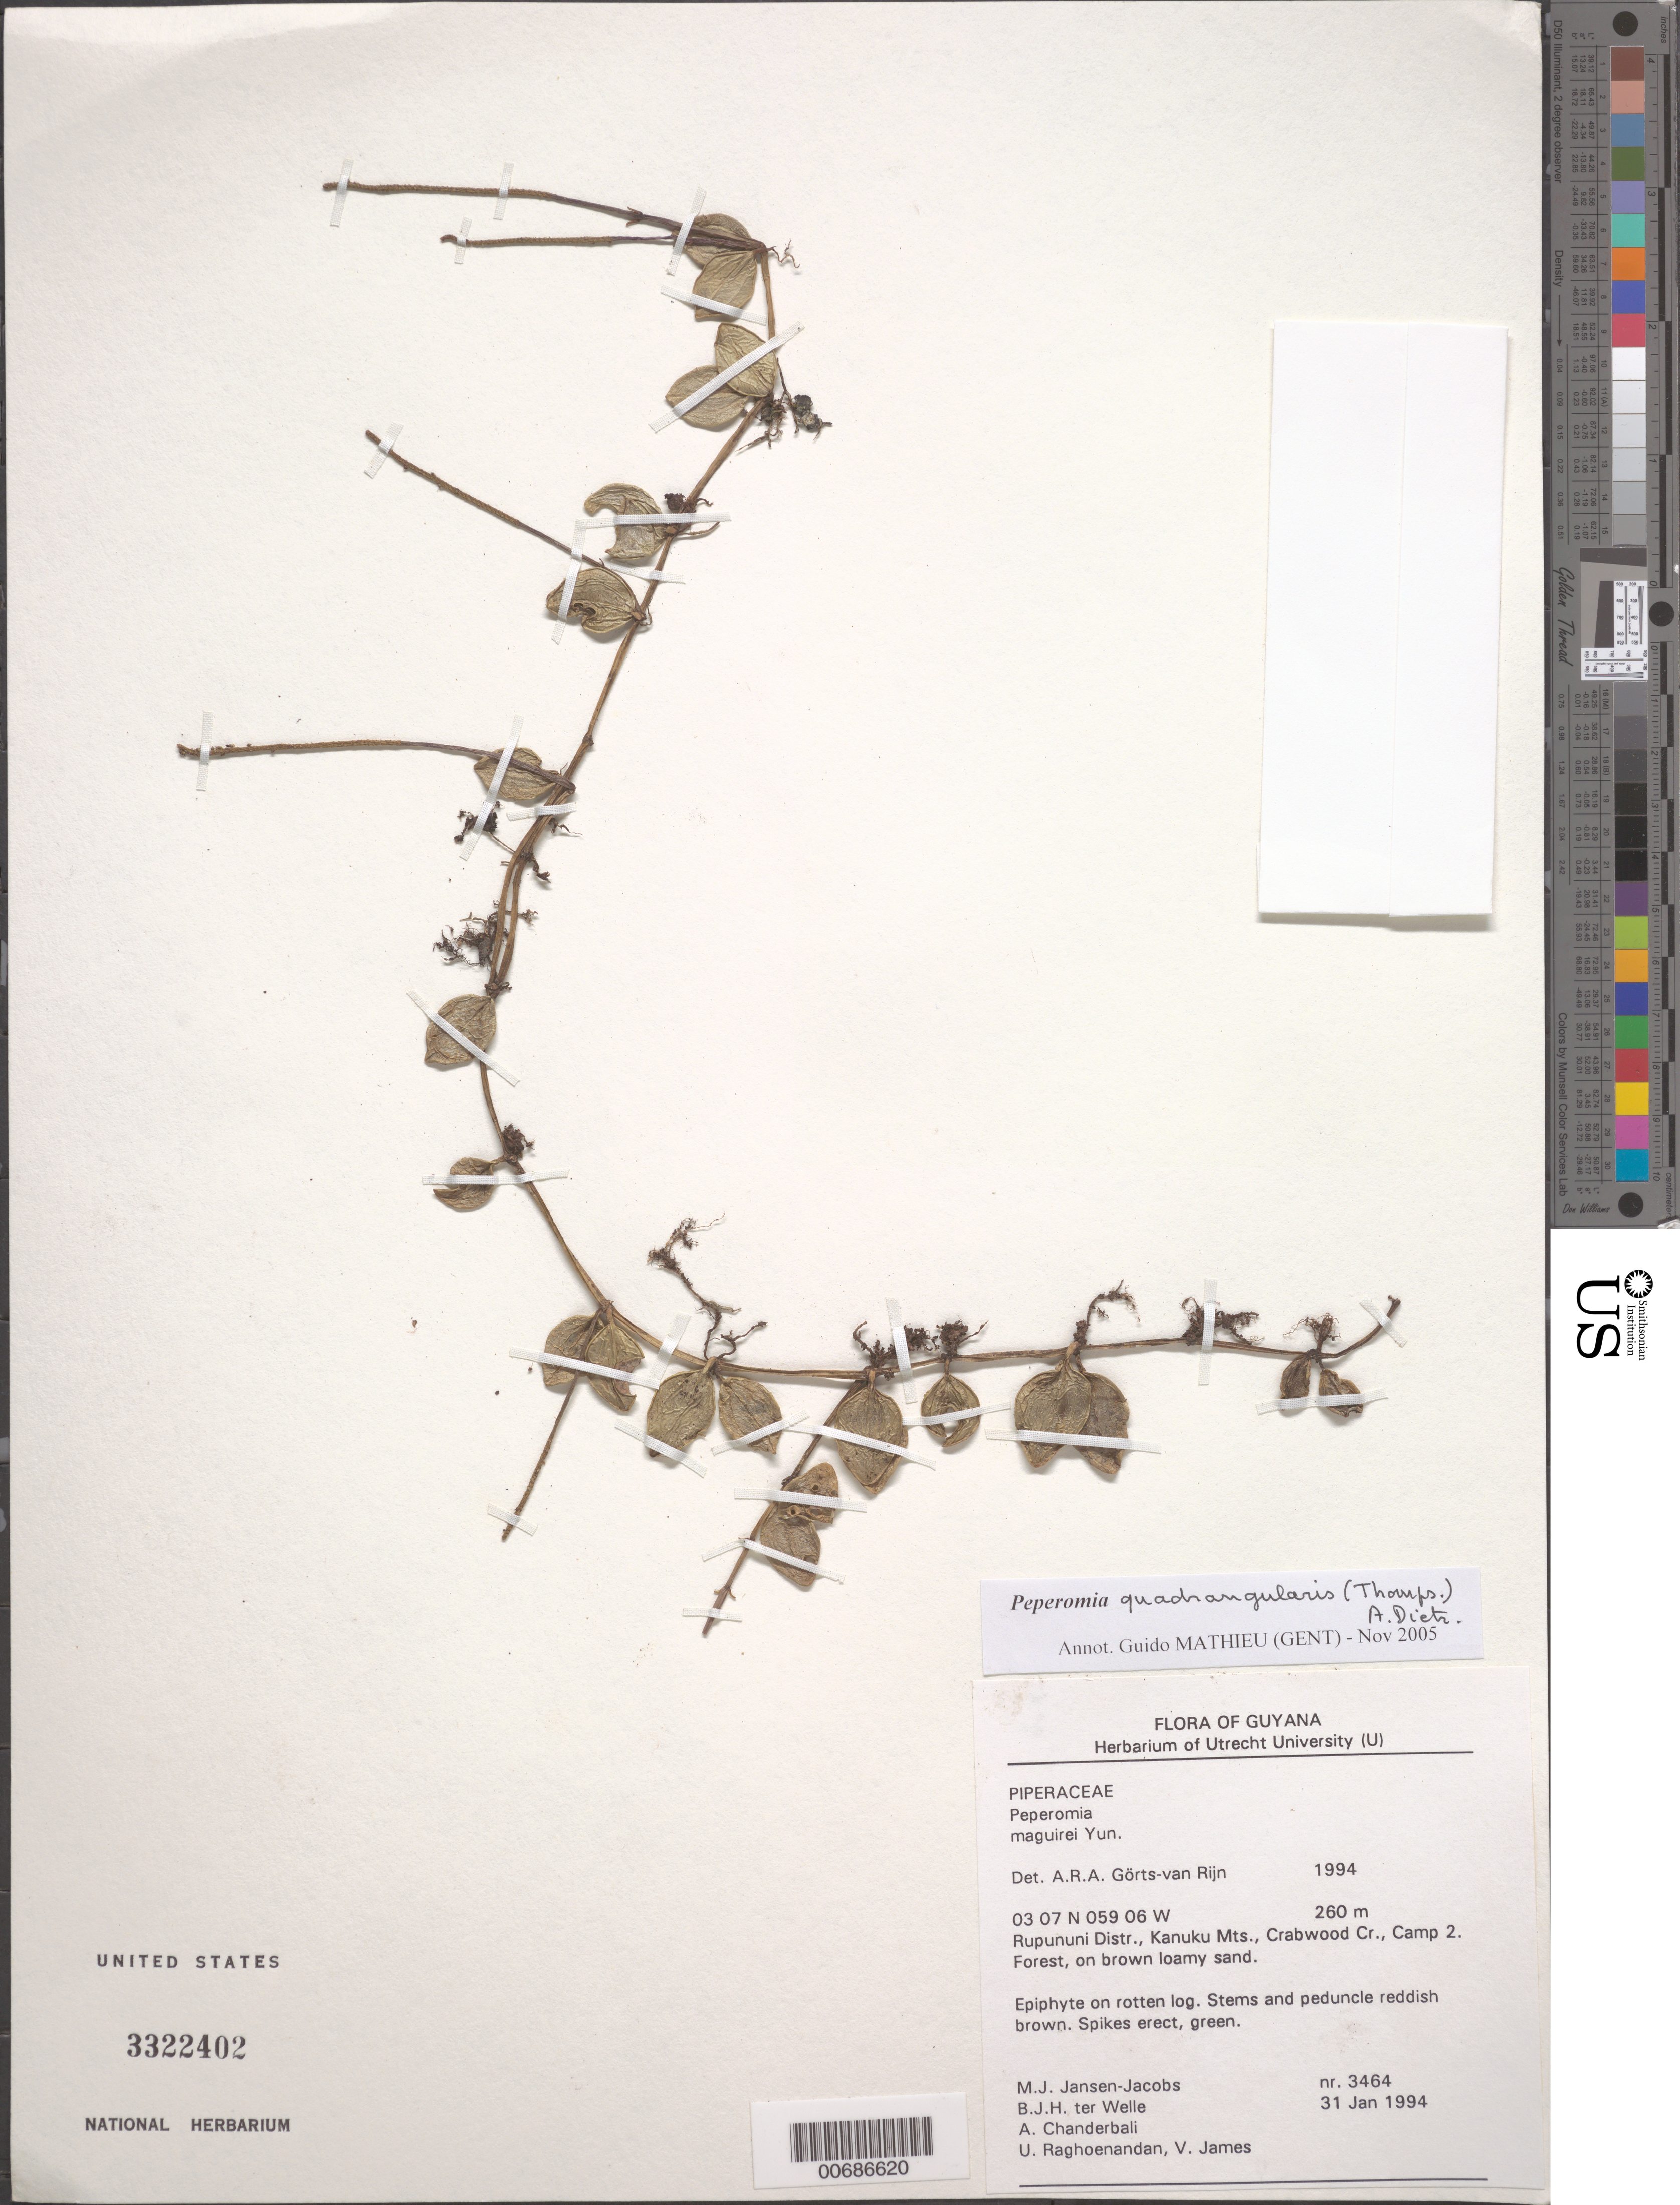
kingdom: Plantae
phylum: Tracheophyta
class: Magnoliopsida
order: Piperales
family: Piperaceae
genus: Peperomia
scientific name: Peperomia quadrangularis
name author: (J.V. Thomps.) A. Dietr.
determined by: Mathieu, Guido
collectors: M. J. Jansen-Jacobs, B. Welle, A. S. Chanderbali, U. Raghoenandan & V. James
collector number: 3464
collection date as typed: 31-Jan-94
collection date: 1994-01-31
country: Guyana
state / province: U. Takutu-U. Essequibo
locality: Crabwood Cr., Camp 2, Kanuku Mts., Rupununi District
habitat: Forest on brown loamy sand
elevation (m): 260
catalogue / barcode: US 3322402